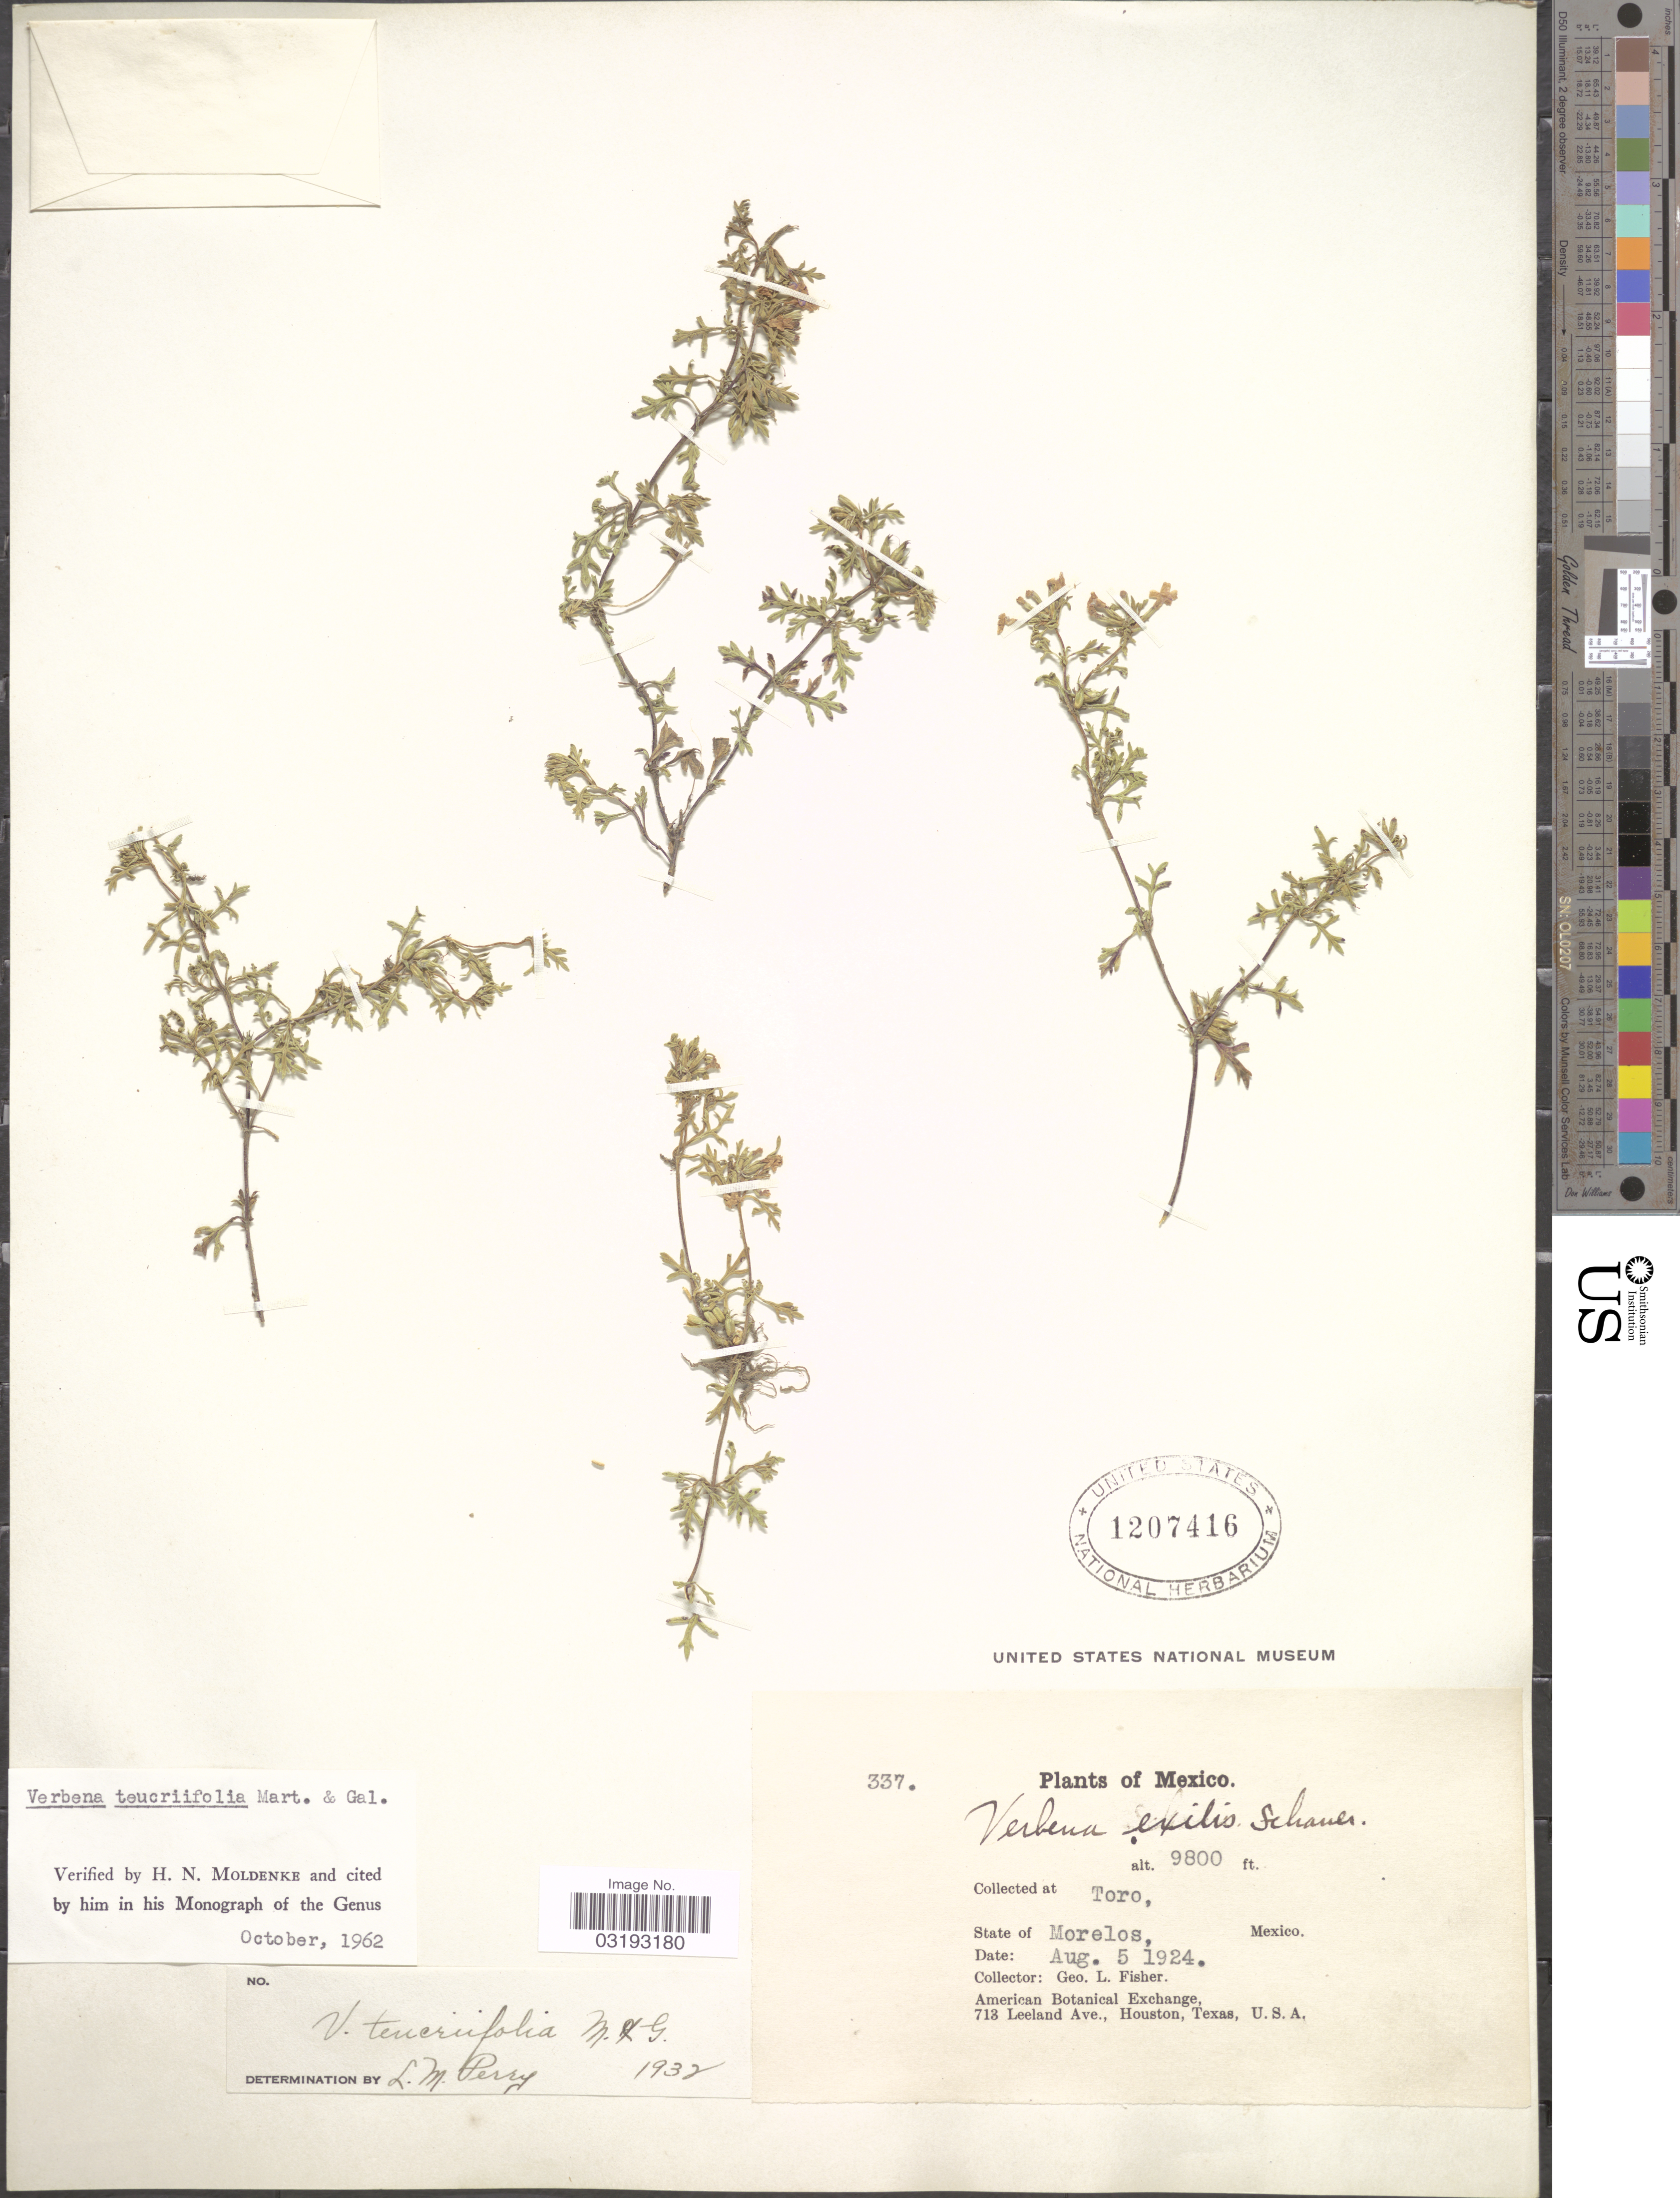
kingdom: Plantae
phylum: Tracheophyta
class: Magnoliopsida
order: Lamiales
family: Verbenaceae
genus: Verbena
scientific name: Verbena teucriifolia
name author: M. Martens & Galeotti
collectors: G. L. Fisher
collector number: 337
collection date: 1924-08-05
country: Mexico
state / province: Morelos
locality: Toro.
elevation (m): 2987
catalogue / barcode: US 1207416